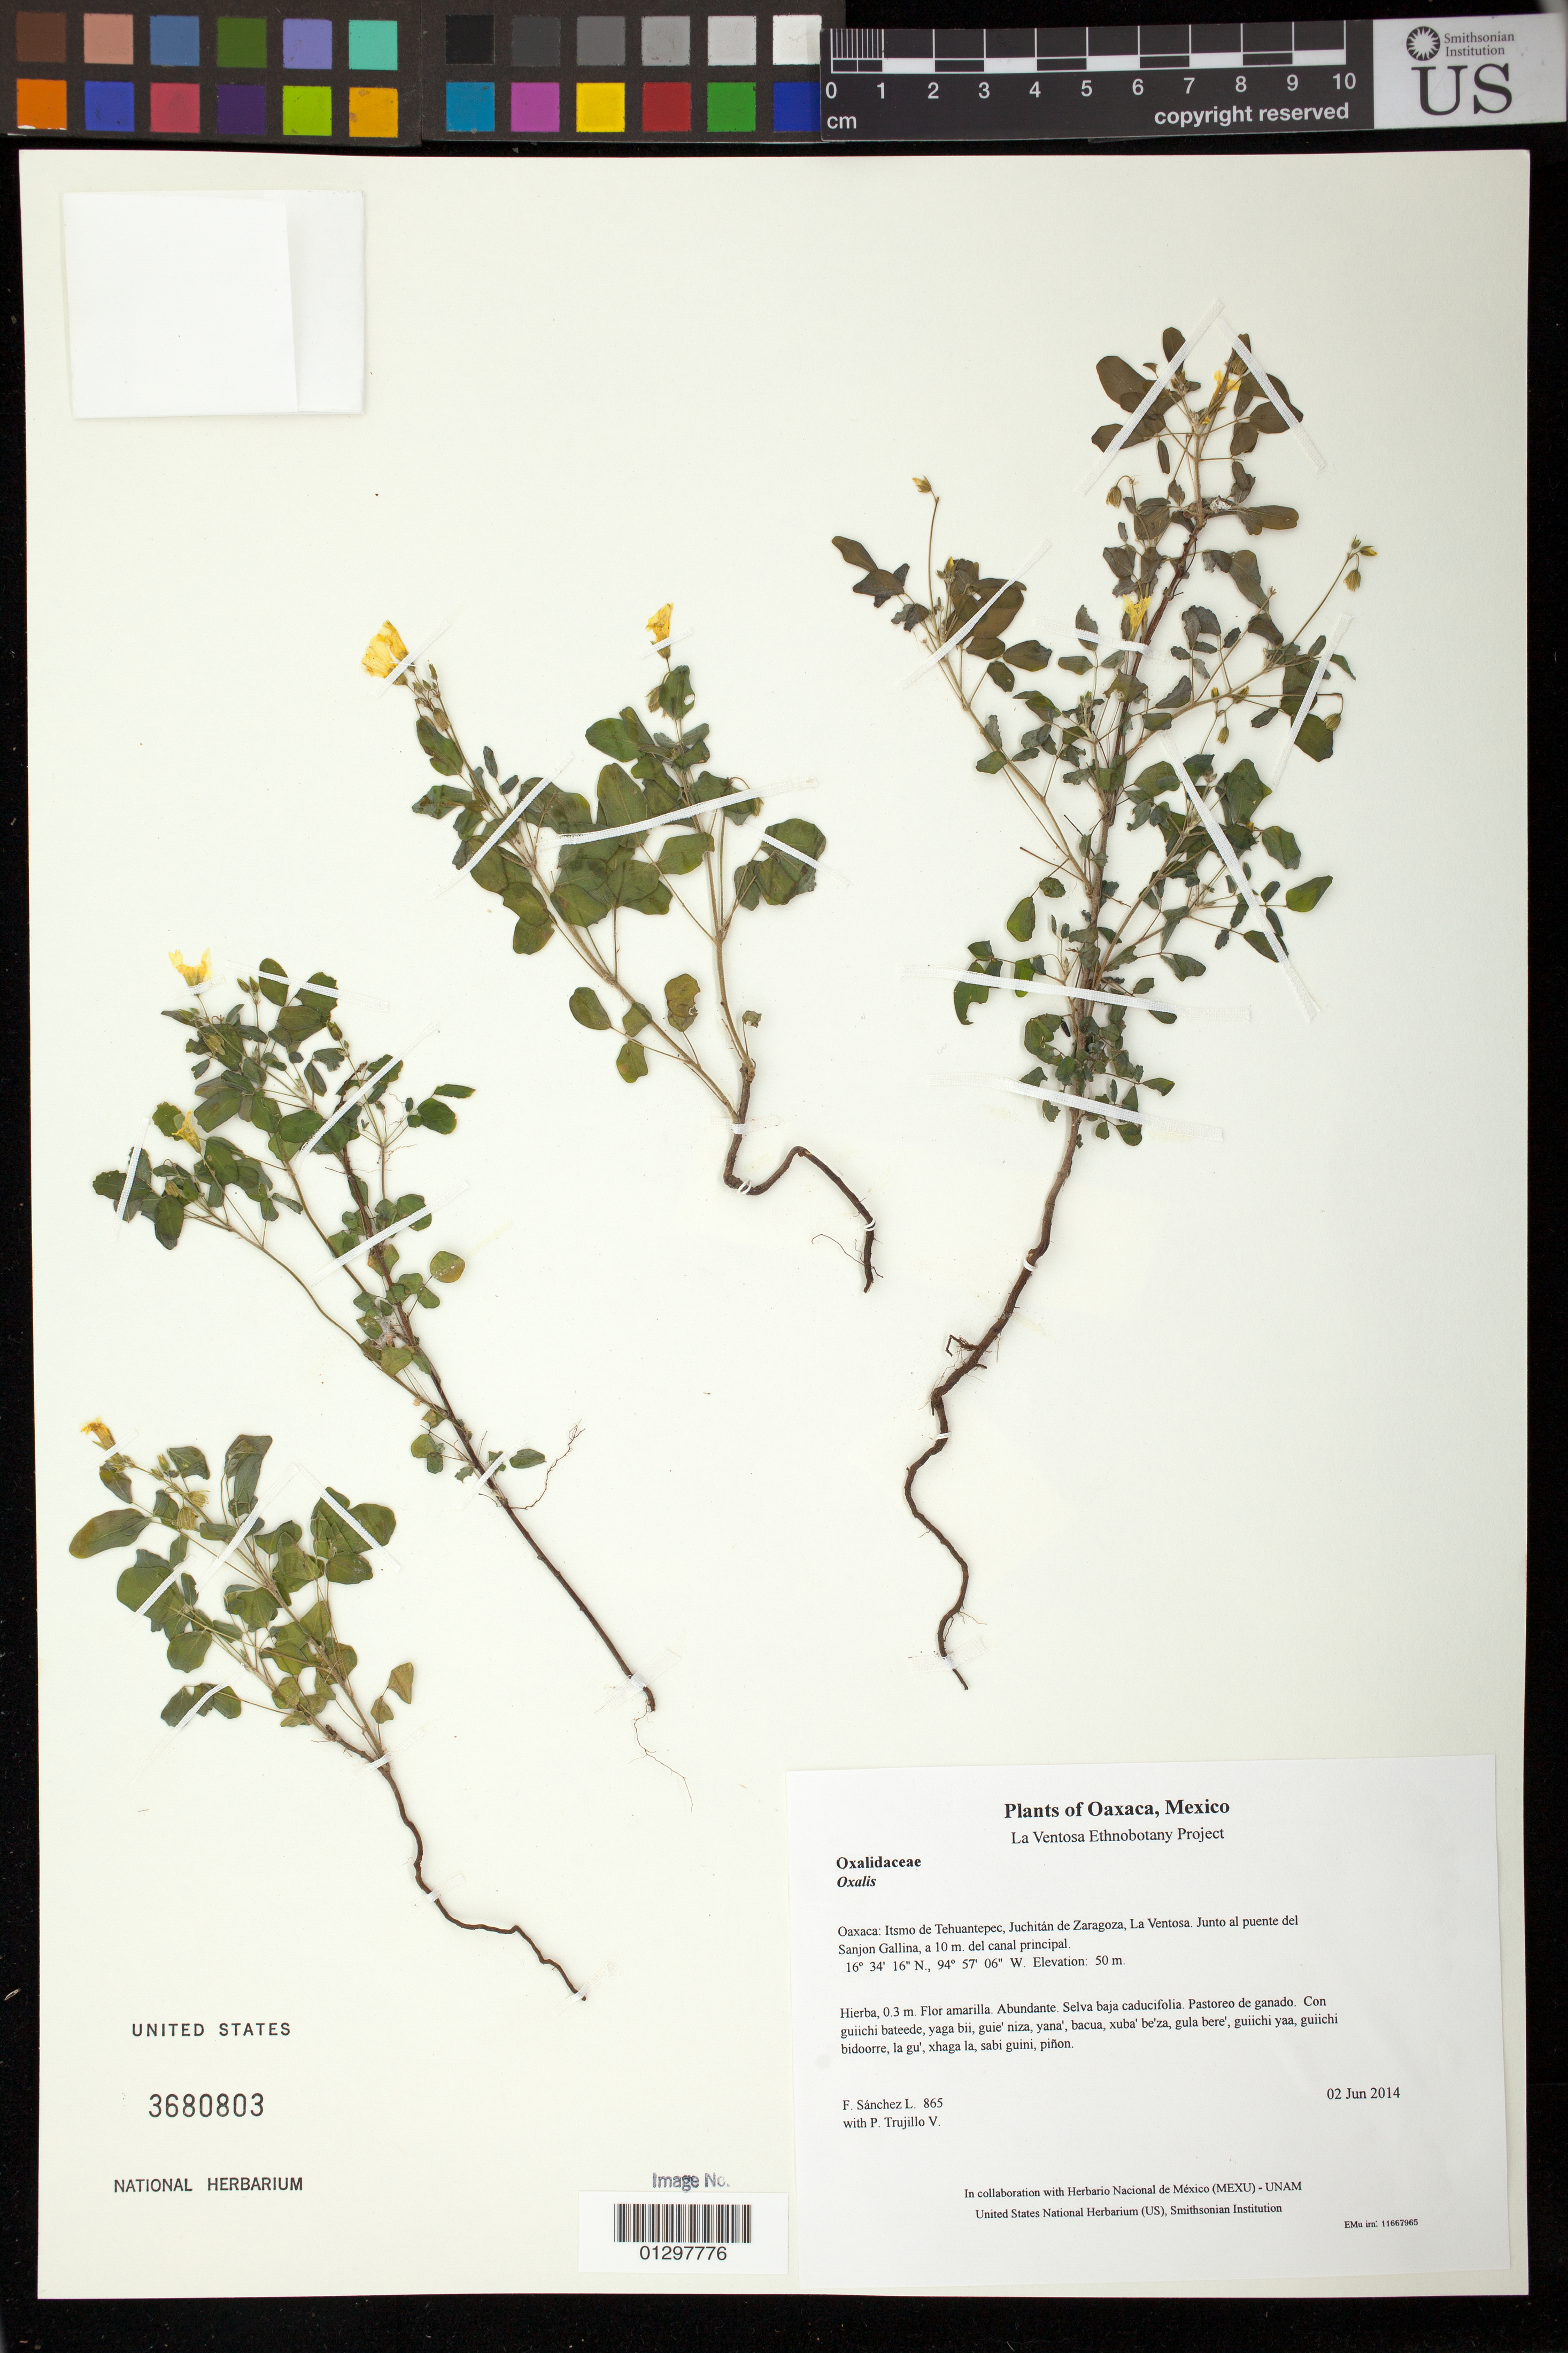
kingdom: Plantae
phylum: Tracheophyta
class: Magnoliopsida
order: Oxalidales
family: Oxalidaceae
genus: Oxalis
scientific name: Oxalis frutescens subsp. angustifolia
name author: (Kunth) Lourteig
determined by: Velasco G., Kenia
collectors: F. Sánchez L. & P. Trujillo V.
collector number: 865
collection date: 2014-06-02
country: Mexico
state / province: Oaxaca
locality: Itsmo de Tehuantepec, Juchitán de Zaragoza, La Ventosa. Junto al puente del Sanjon Gallina, a 10 m. del canal principal.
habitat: Selva baja caducifolia. Pastoreo de ganado.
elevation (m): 50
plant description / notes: JEBOT, MEXU, SERO, US; Guixi bandaga. 0.3 m. Guie' naguchi. Stale.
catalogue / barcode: US 3680803